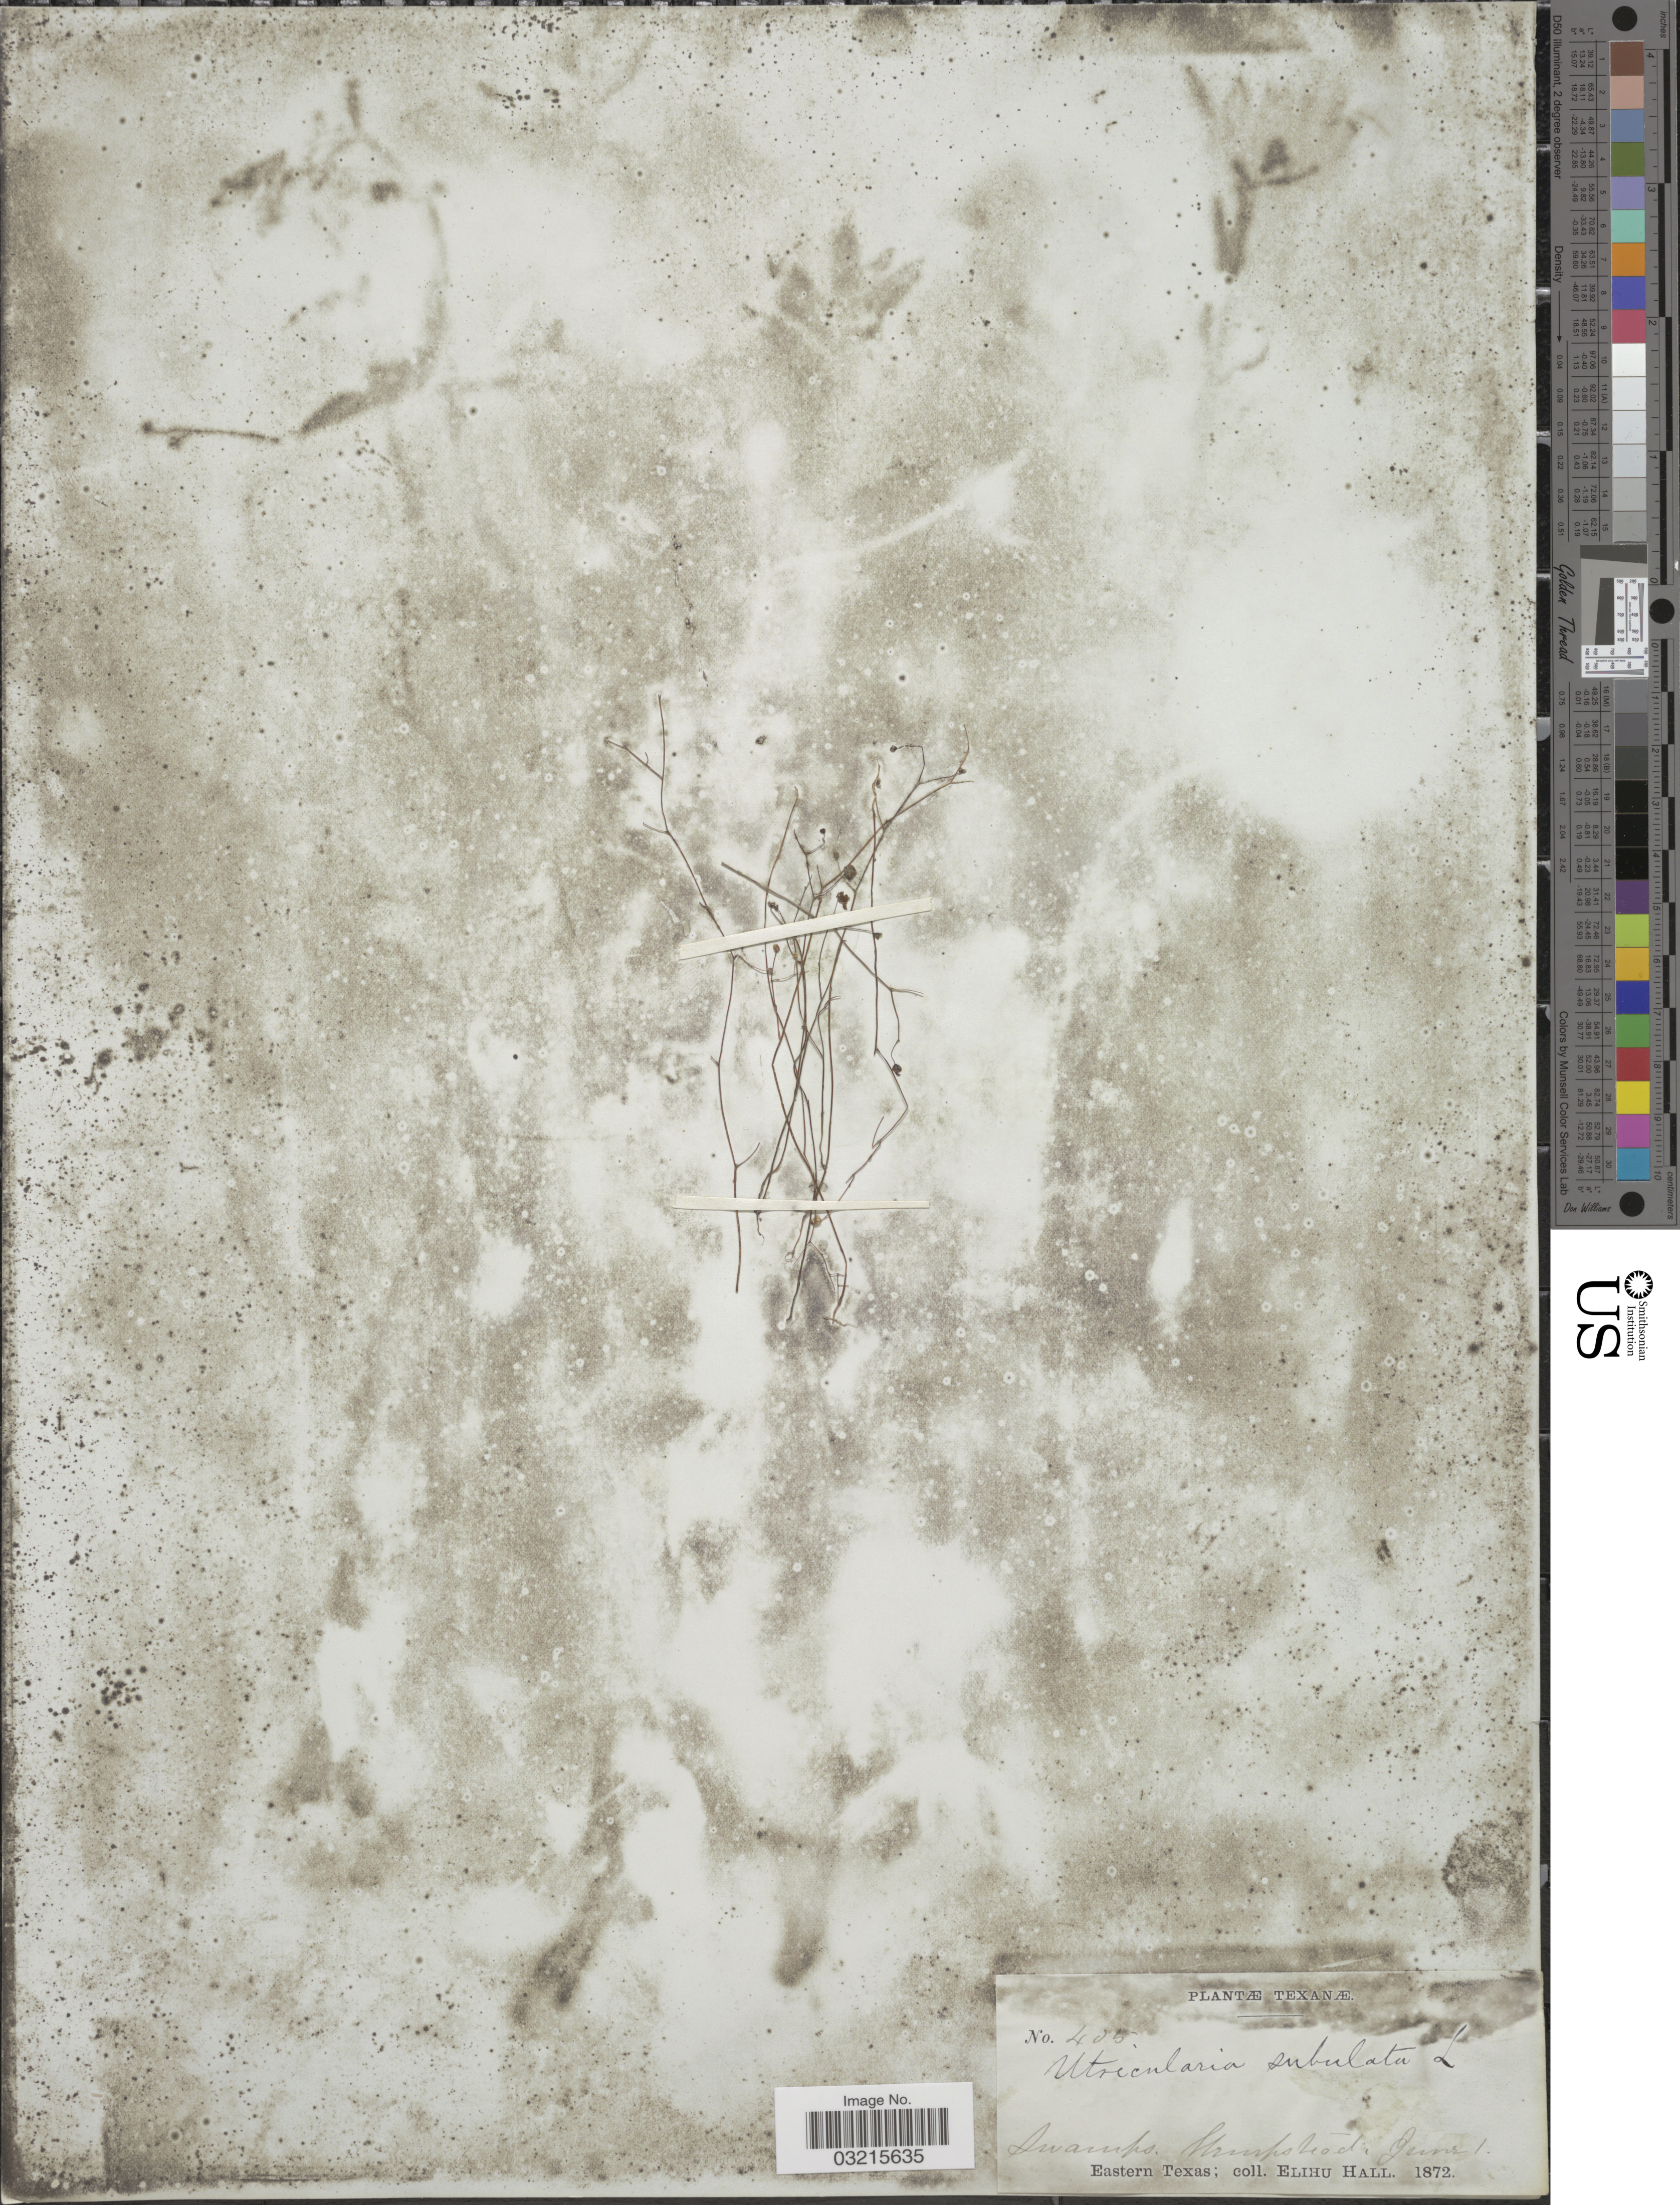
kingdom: Plantae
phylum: Tracheophyta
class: Magnoliopsida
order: Lamiales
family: Lentibulariaceae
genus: Utricularia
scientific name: Utricularia subulata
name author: L.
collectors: E. Hall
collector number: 405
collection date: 1872-06-01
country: United States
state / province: Texas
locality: Hempstead, Eastern Texas.